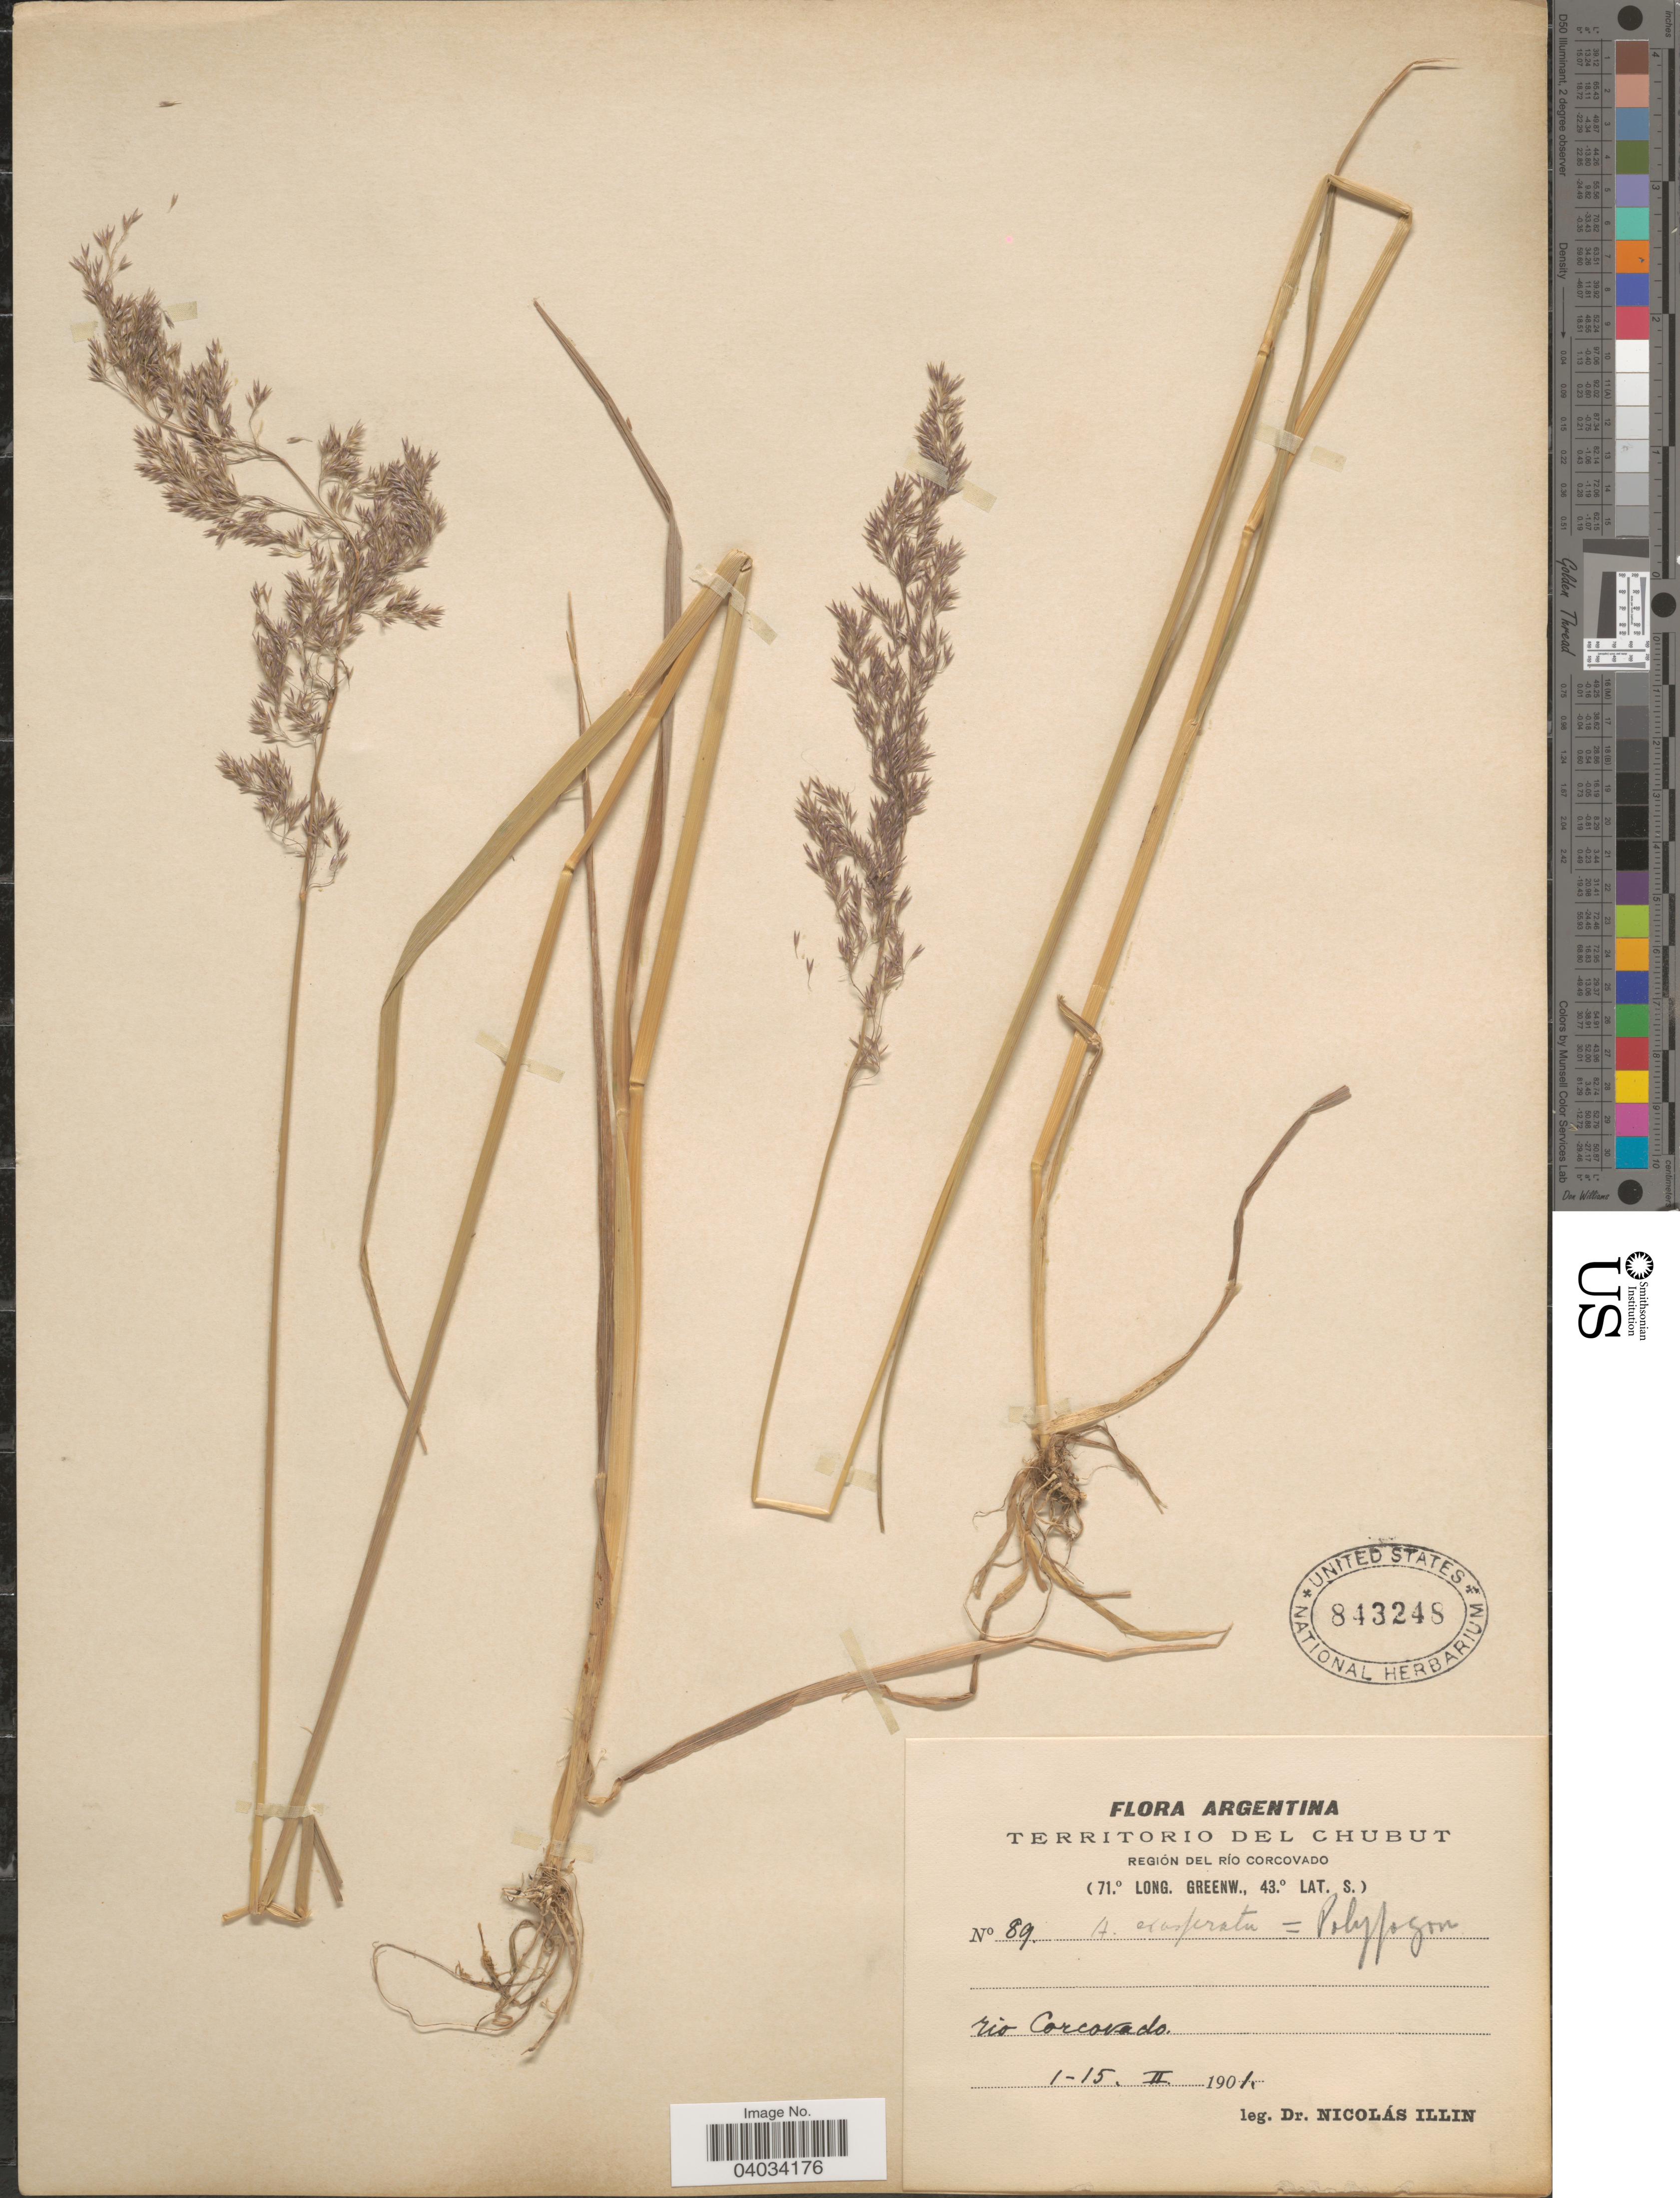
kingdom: Plantae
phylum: Tracheophyta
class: Liliopsida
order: Poales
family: Poaceae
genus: Polypogon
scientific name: Polypogon exasperatus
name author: (Trin.) Renvoize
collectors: N. Illin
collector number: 89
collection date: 1901-02-01/1901-02-15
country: Argentina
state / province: Chubut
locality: Territorio del Chubut. Región del Río Corcovado. Rio Corcovado.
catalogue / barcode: US 843248